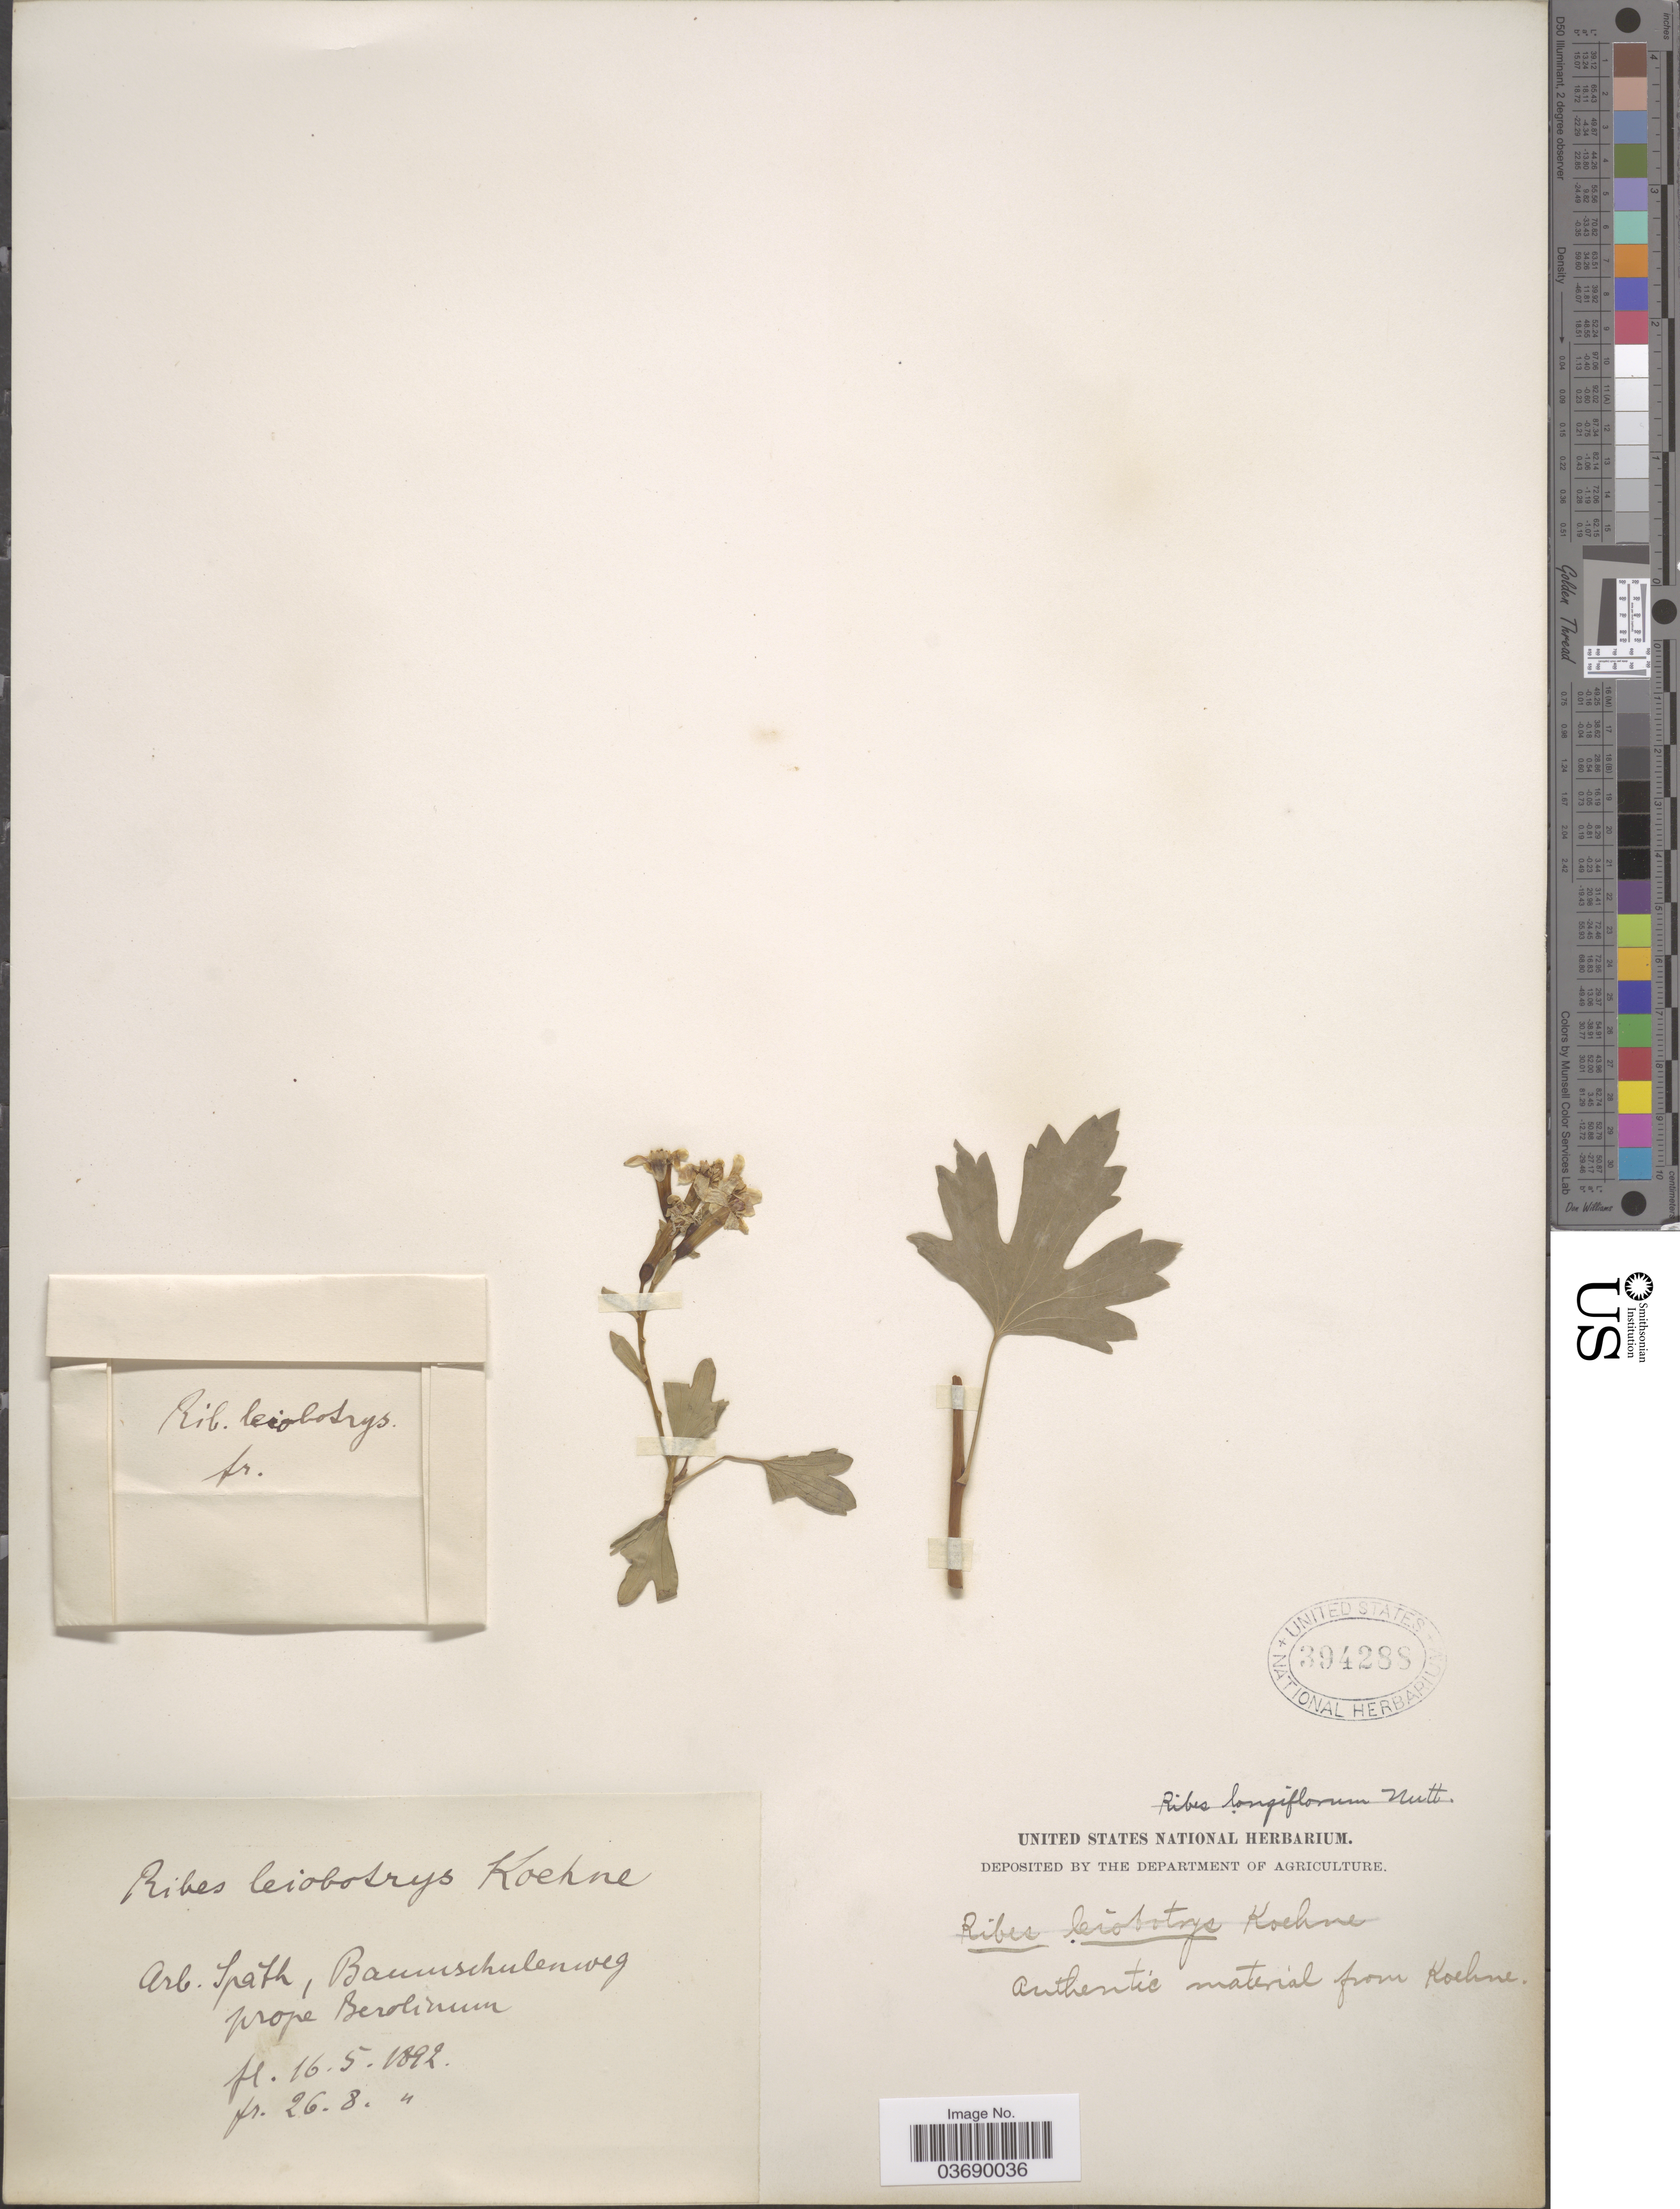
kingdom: Plantae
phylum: Tracheophyta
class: Magnoliopsida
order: Saxifragales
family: Grossulariaceae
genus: Ribes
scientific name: Ribes leiobotrys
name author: Koehne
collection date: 1892-05-16/1892-08-26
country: Germany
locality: Arb. Spath, Baumschulenweg prope Berolinum.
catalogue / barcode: US 394288